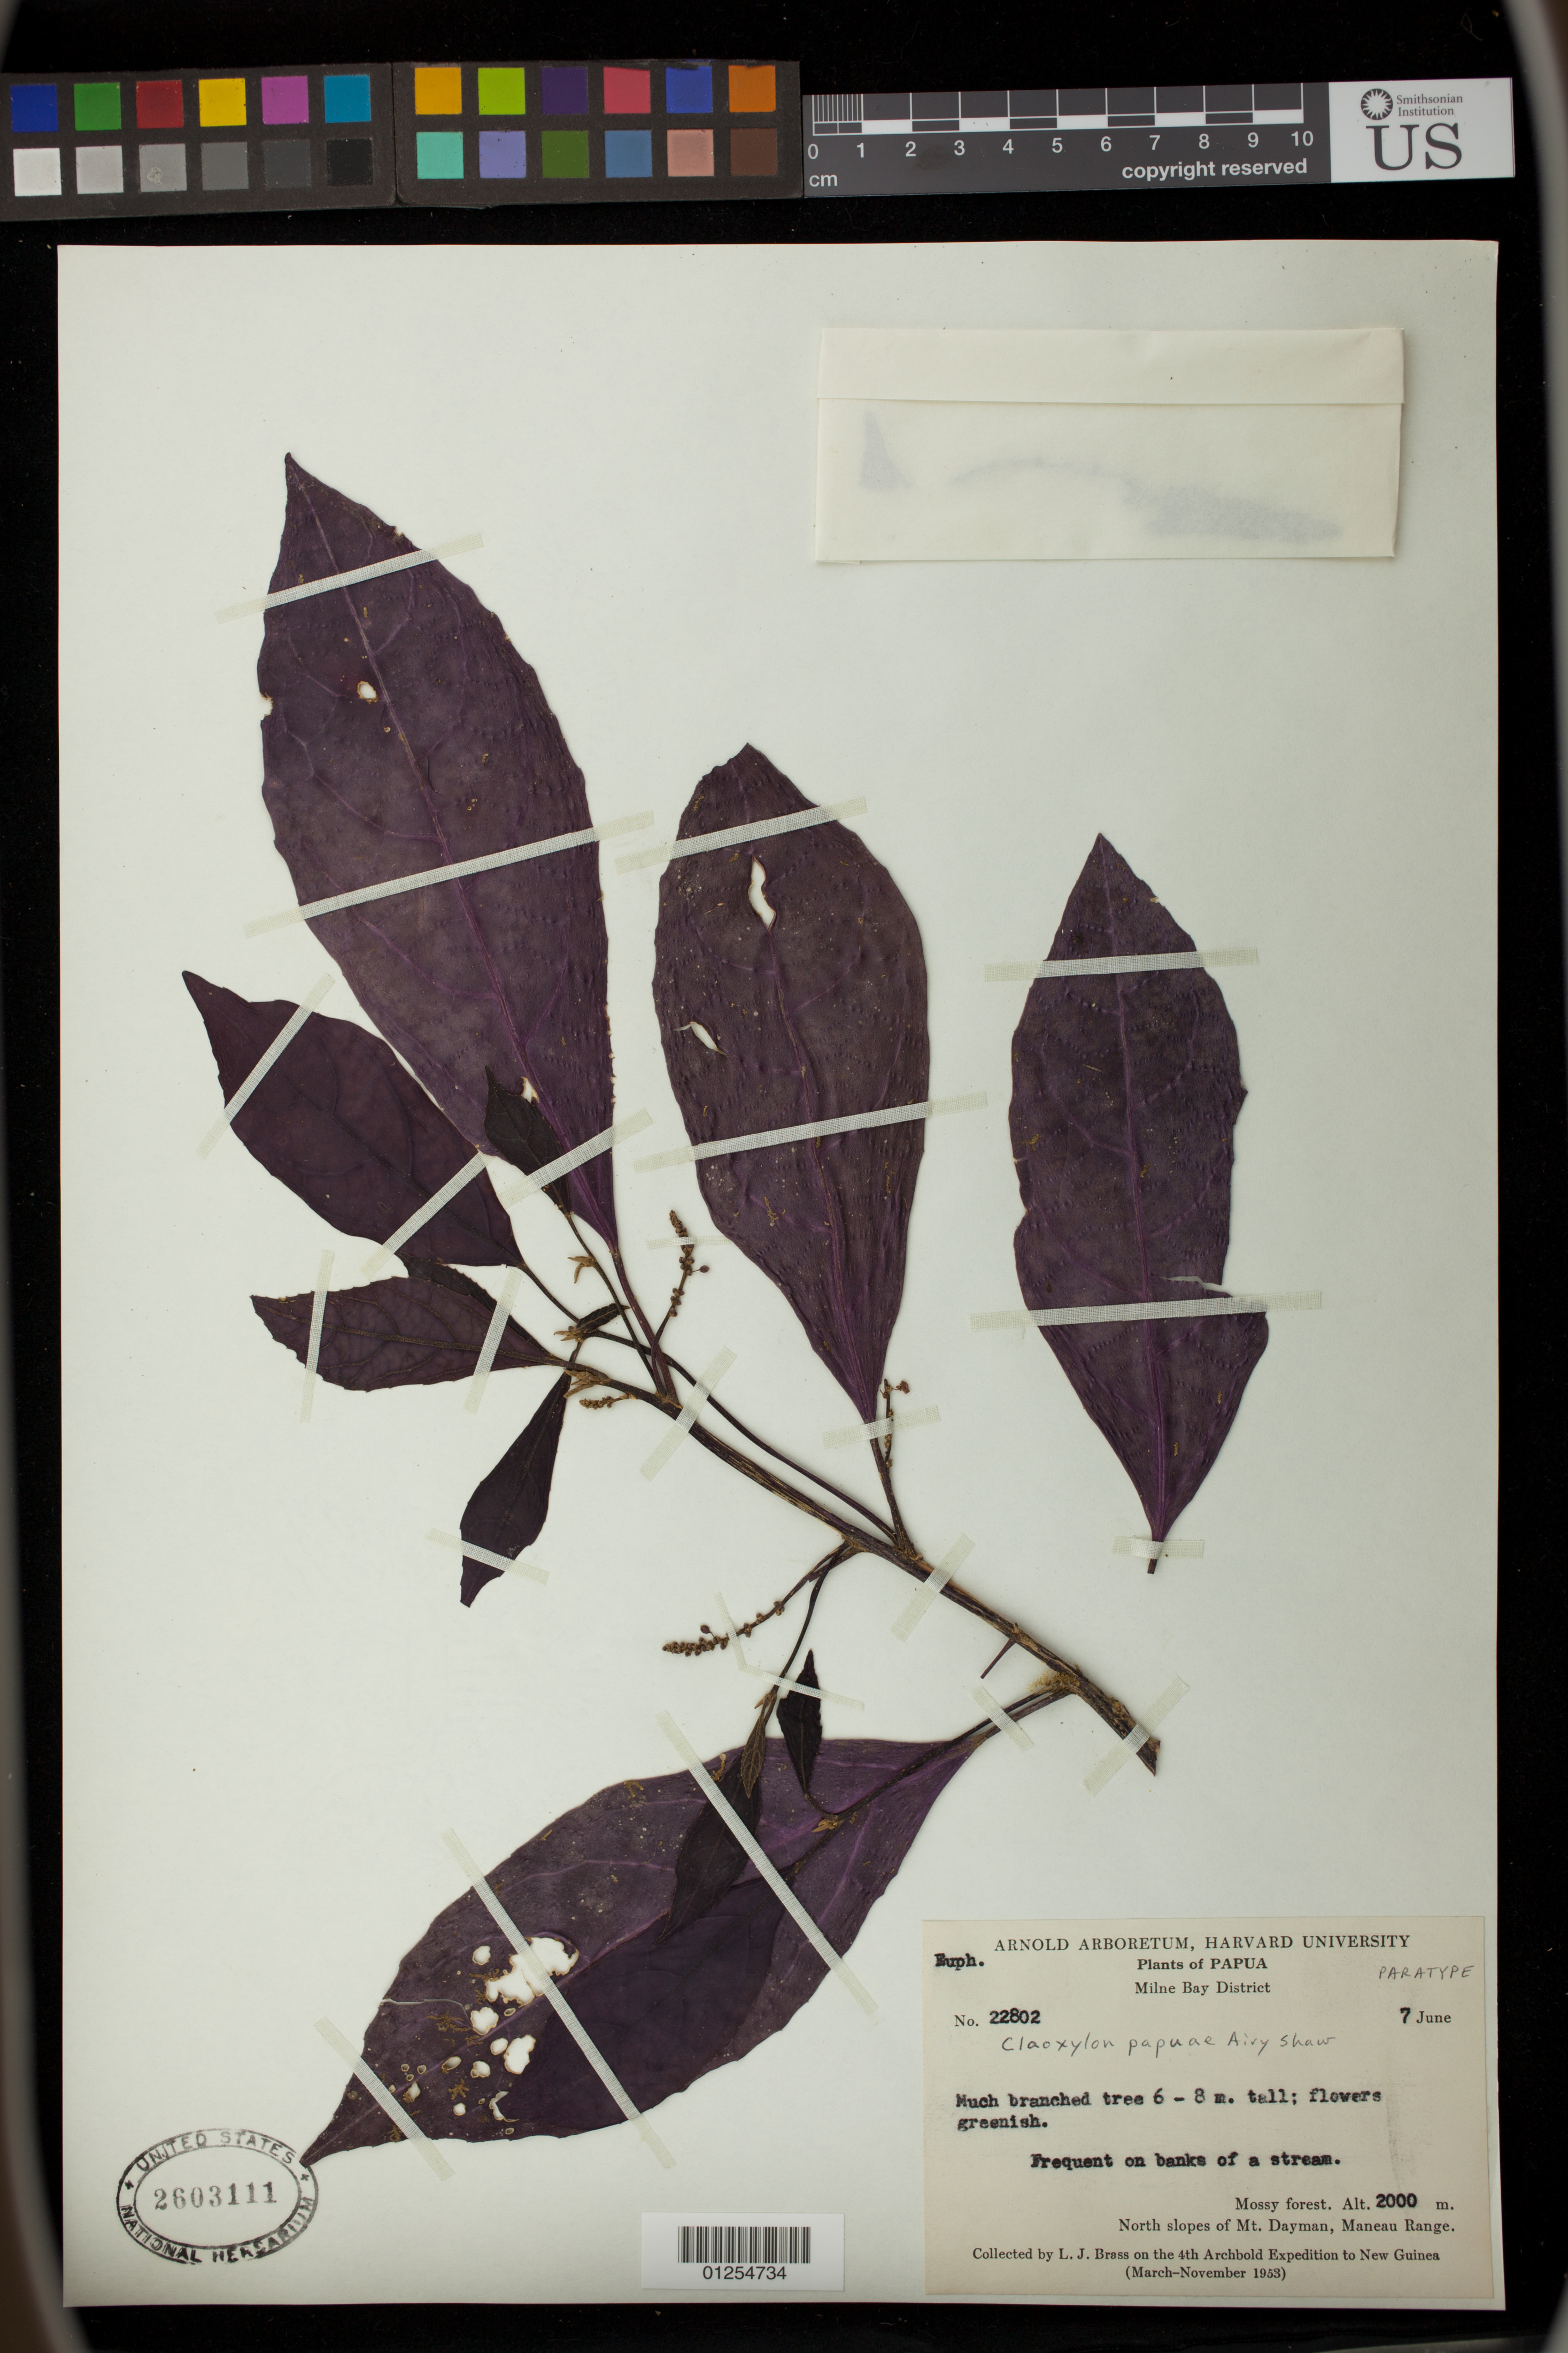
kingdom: Plantae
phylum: Tracheophyta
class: Magnoliopsida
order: Malpighiales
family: Euphorbiaceae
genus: Claoxylon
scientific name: Claoxylon papuae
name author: Airy Shaw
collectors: L. J. Brass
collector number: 22802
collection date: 1953-06-07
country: Papua New Guinea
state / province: Milne Bay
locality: on banks of a stream. Mossy forest. North slopes of Mt. Dayman, Maneau Range.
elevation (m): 2000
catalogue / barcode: US 2603111